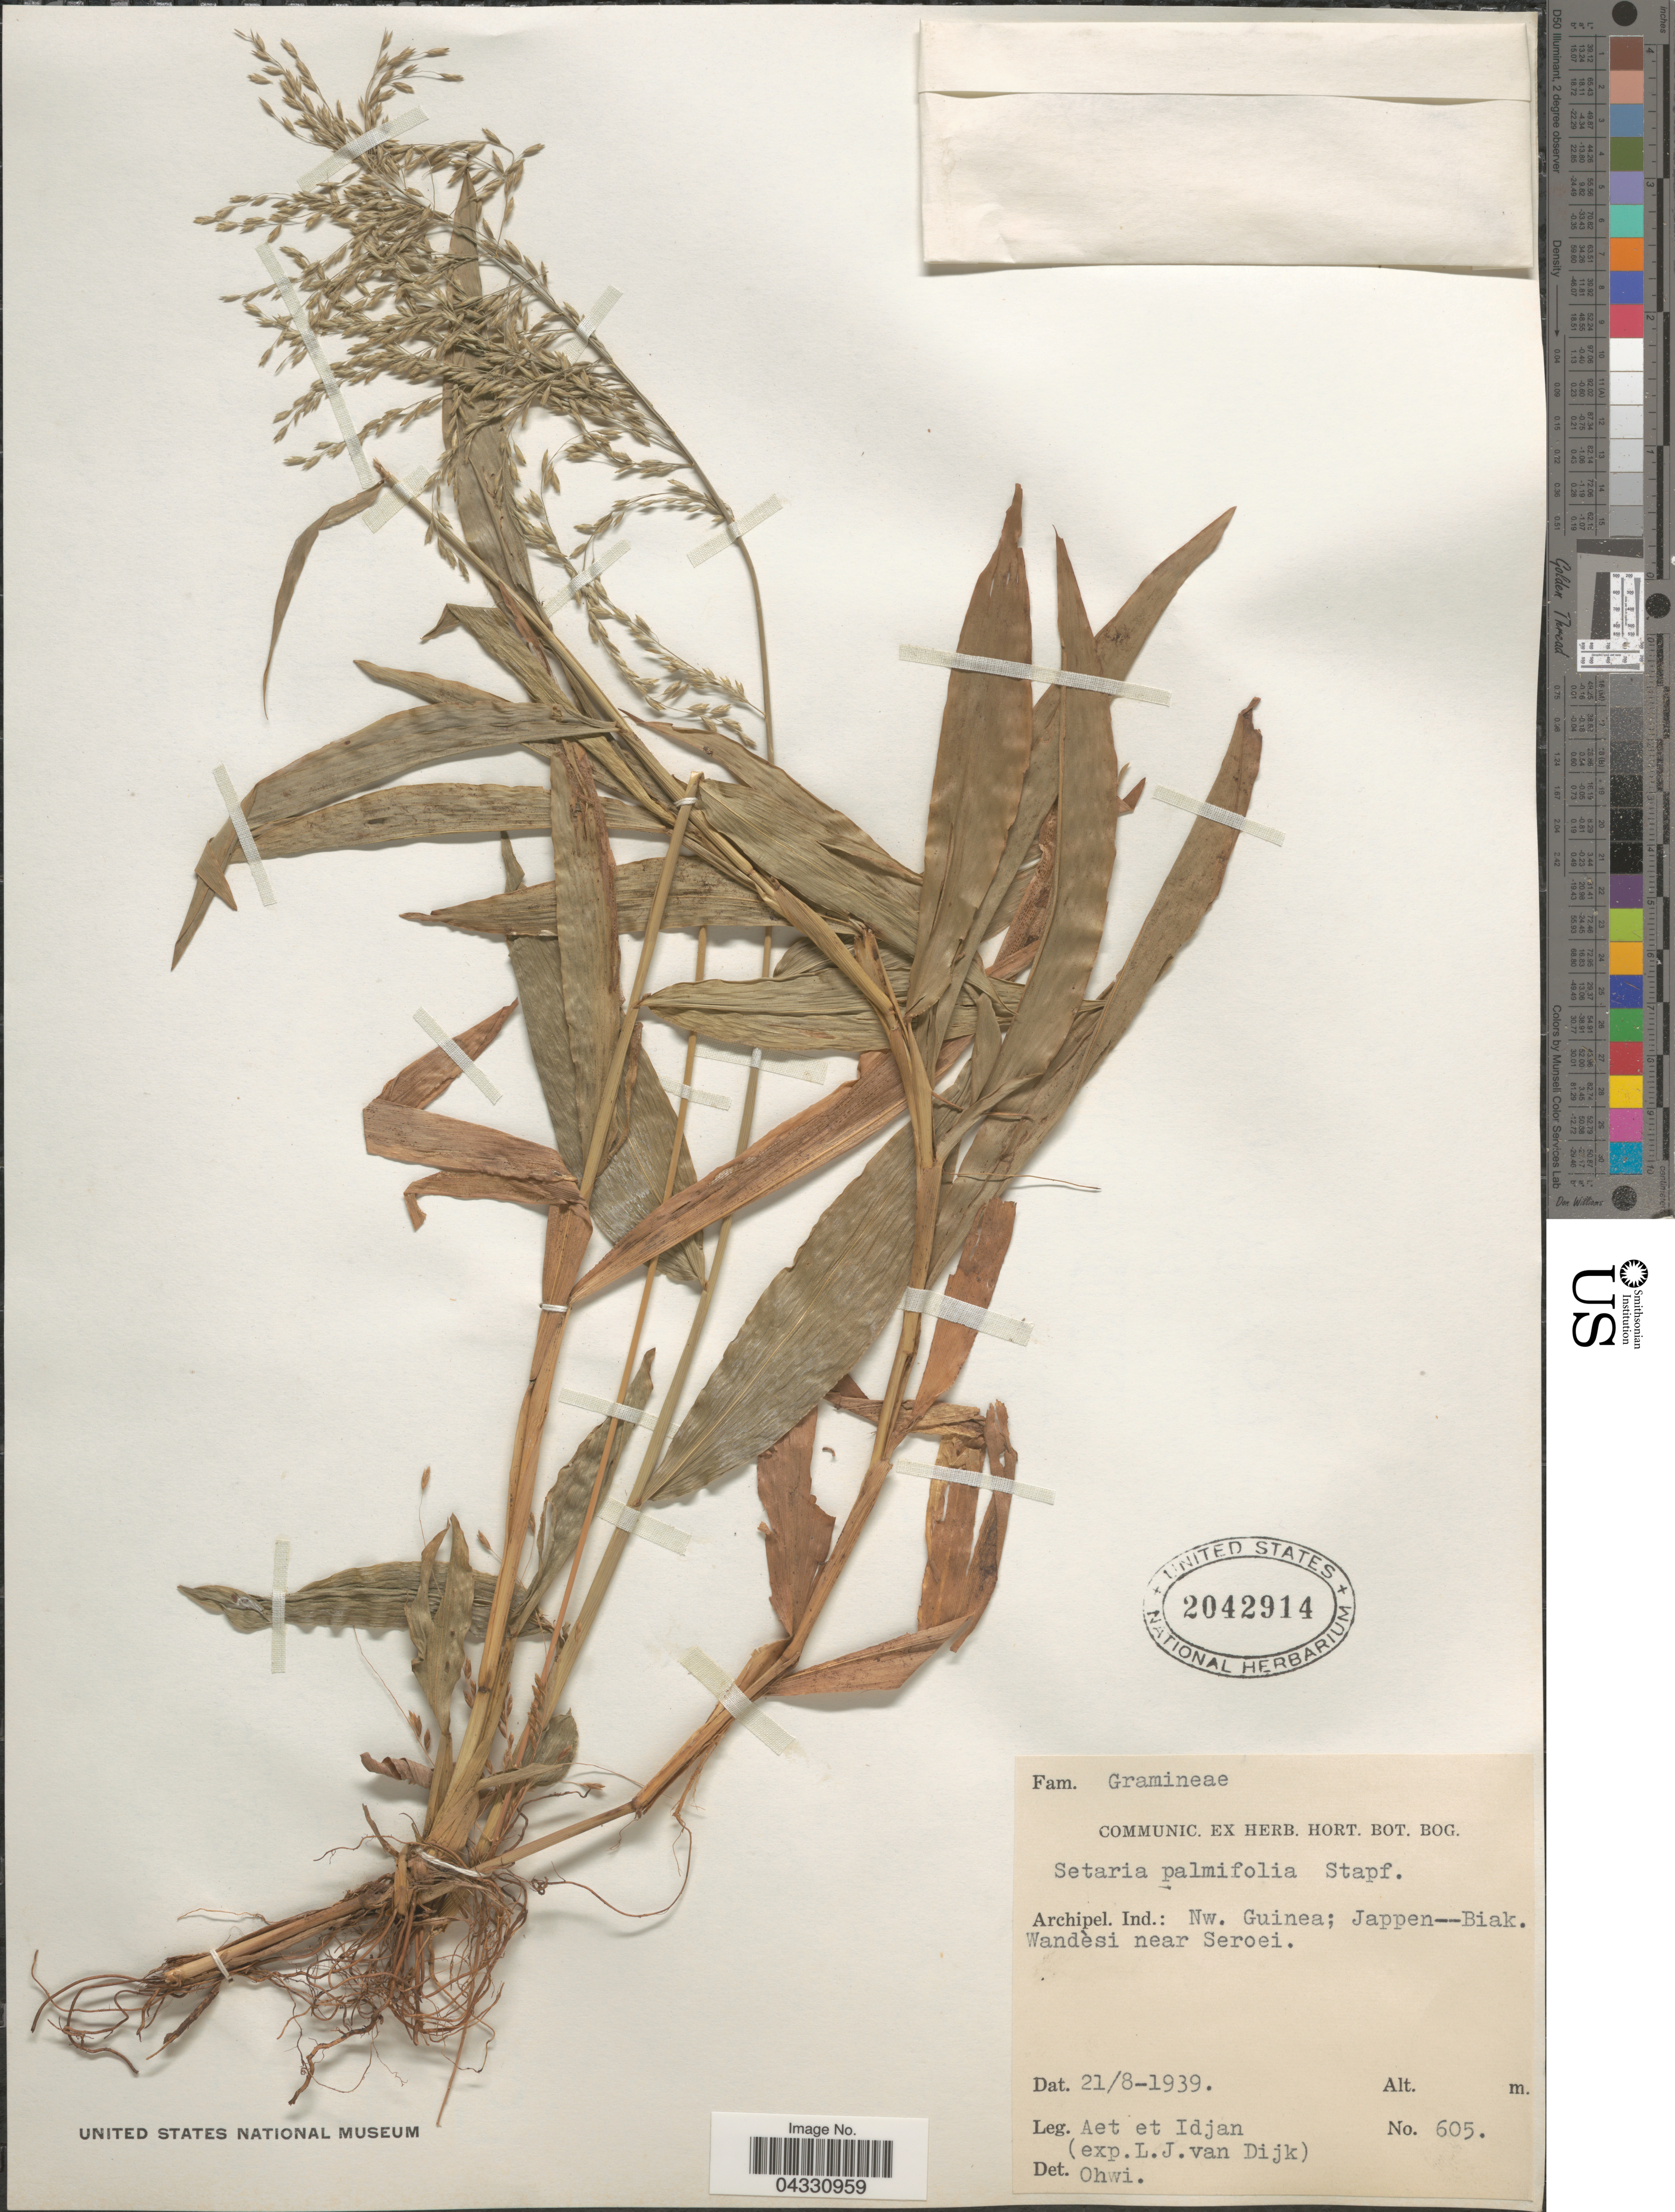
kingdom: Plantae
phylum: Tracheophyta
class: Liliopsida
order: Poales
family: Poaceae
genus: Setaria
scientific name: Setaria palmifolia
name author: (J. Koenig) Stapf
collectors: -- Aet & -. Idjan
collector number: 605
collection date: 1939-08-21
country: Indonesia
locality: Archipel. Ind.: Nw. Guinea; Jappen--Biak. Wandèsi near Seroei. (exp. L.J. van Dijk) [unsure placement].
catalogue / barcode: US 2042914